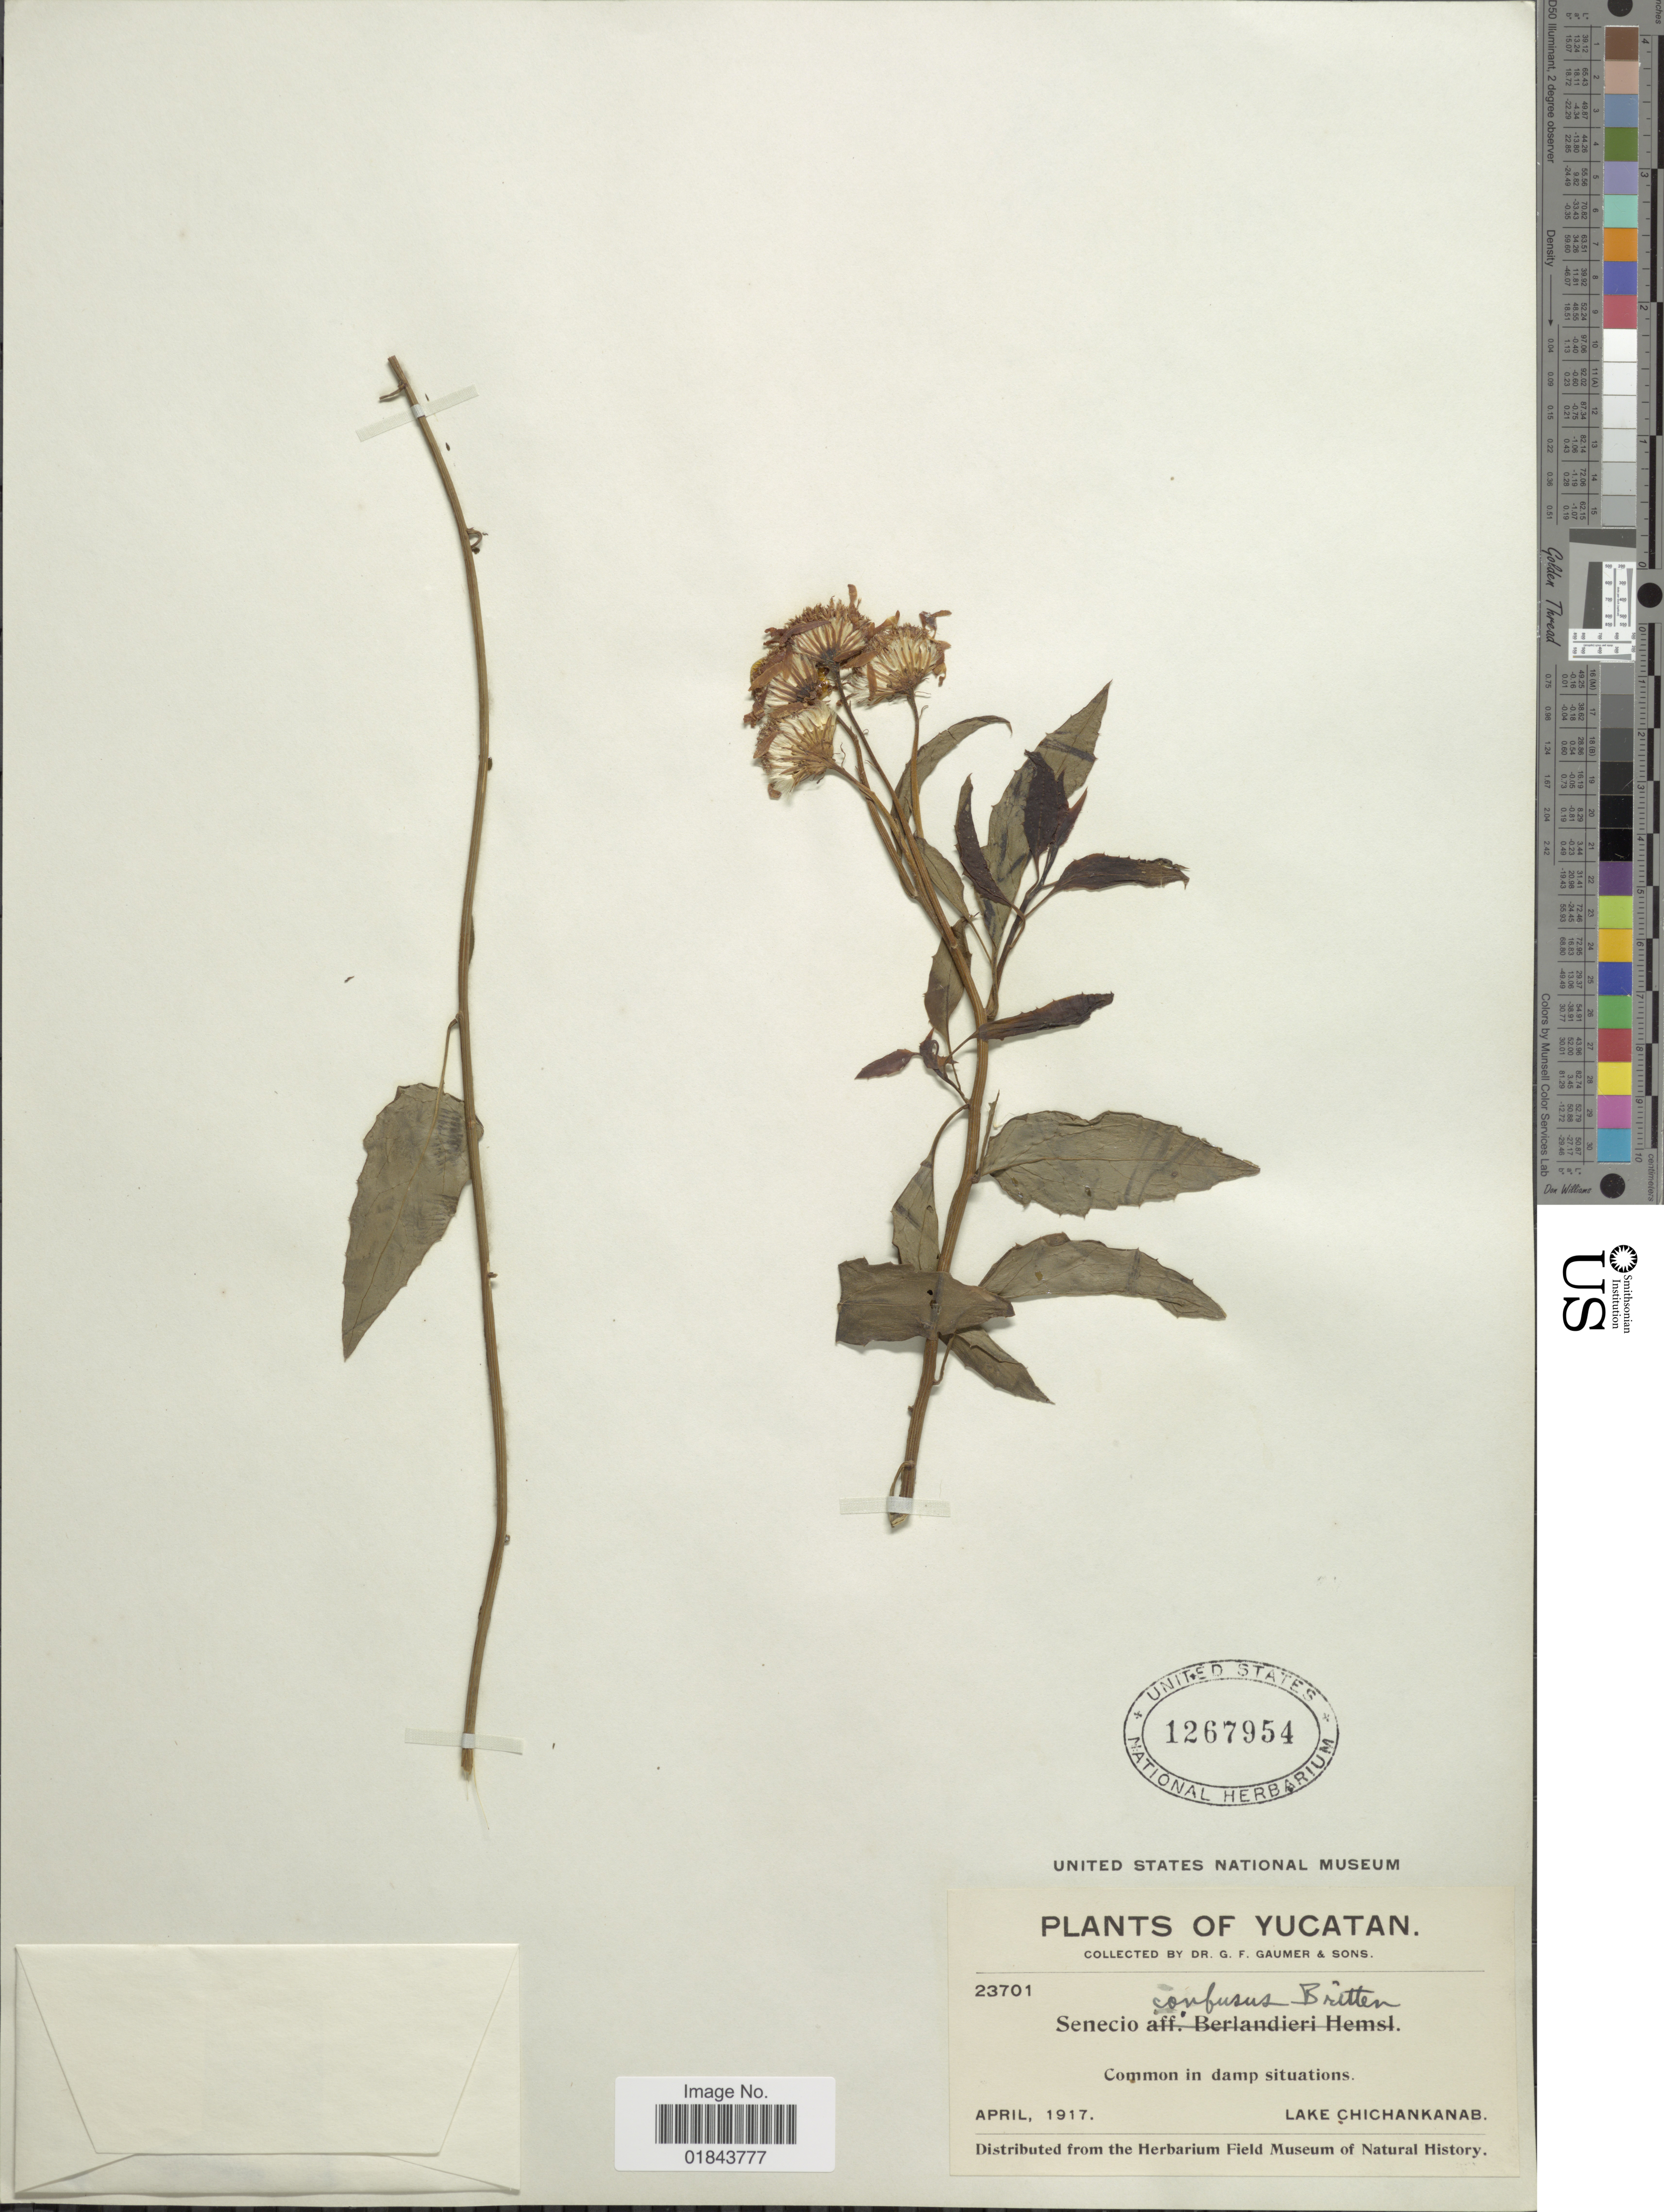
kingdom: Plantae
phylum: Tracheophyta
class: Magnoliopsida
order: Asterales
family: Asteraceae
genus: Pseudogynoxys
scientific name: Pseudogynoxys chenopodioides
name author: (Kunth) Cabrera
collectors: G. Gaumer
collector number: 23701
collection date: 1917-04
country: Mexico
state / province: Yucatán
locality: Common in damp situation, Lake Chichankanab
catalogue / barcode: US 1267954